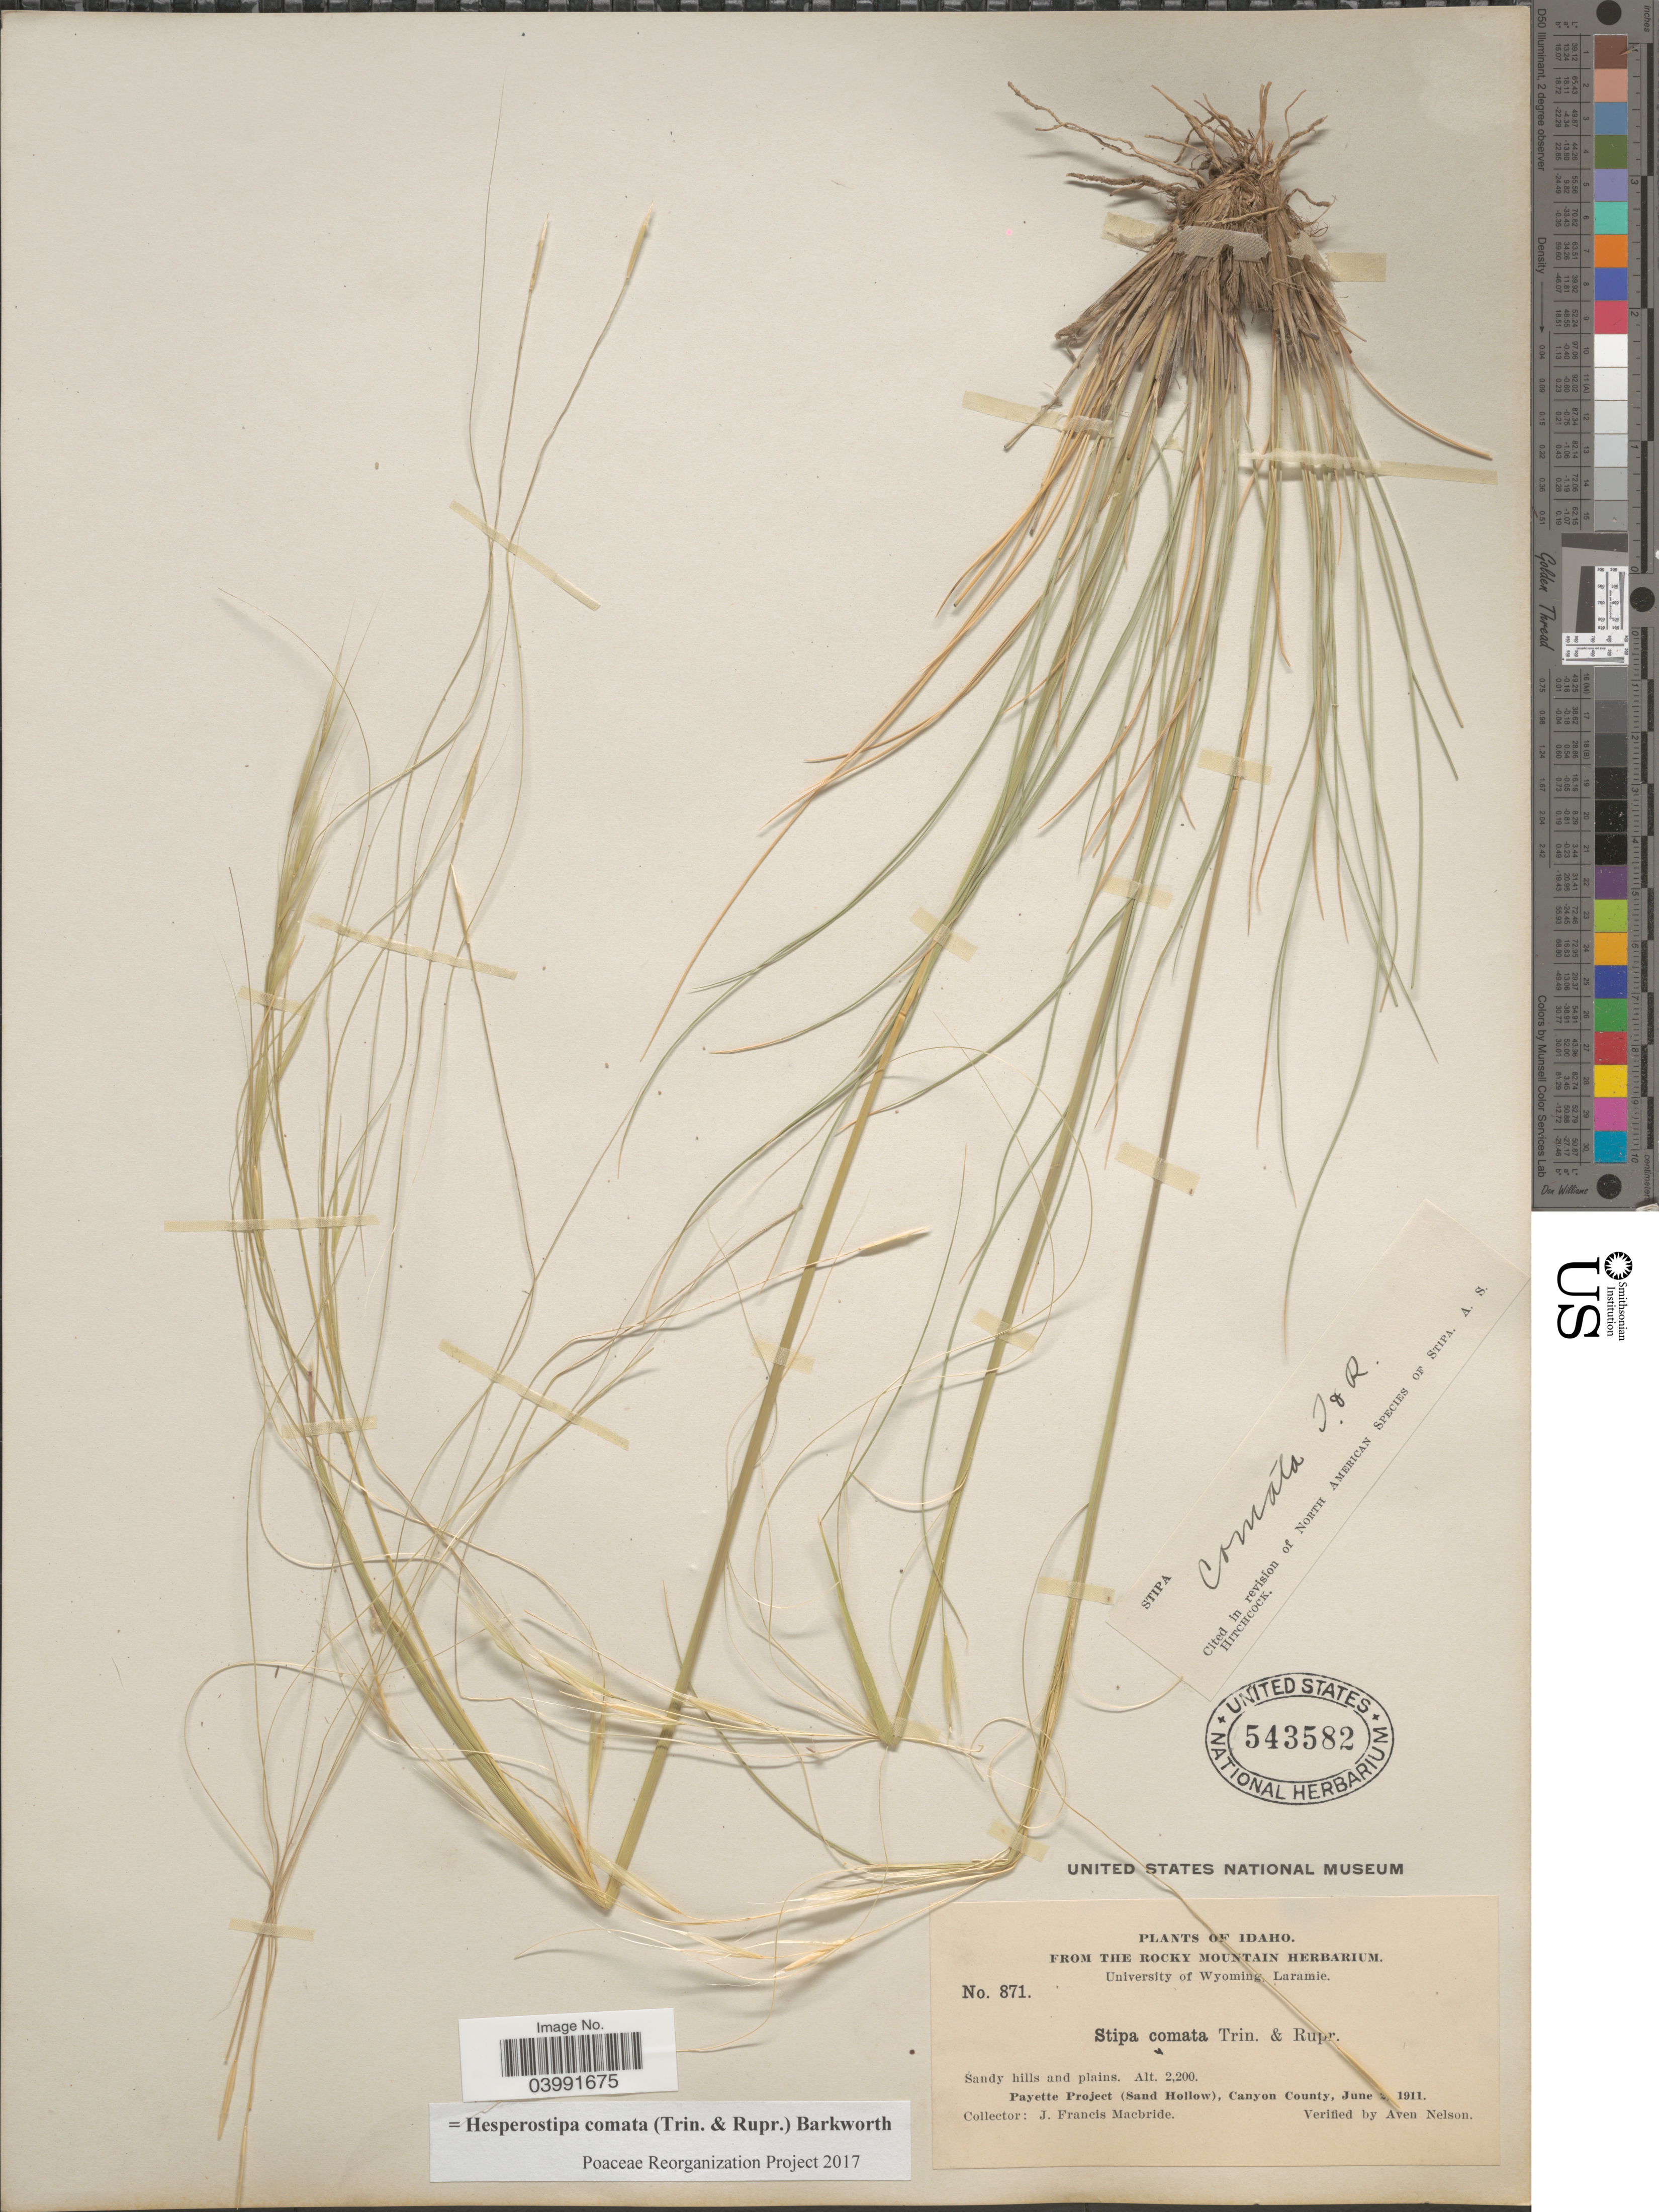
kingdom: Plantae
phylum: Tracheophyta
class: Liliopsida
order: Poales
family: Poaceae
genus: Hesperostipa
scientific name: Hesperostipa comata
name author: (Trin. & Rupr.) Barkworth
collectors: J. F. Macbride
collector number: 871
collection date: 1911-06-02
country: United States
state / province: Idaho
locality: Payette Project (Sand Hollow), Canyon County.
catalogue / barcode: US 543582